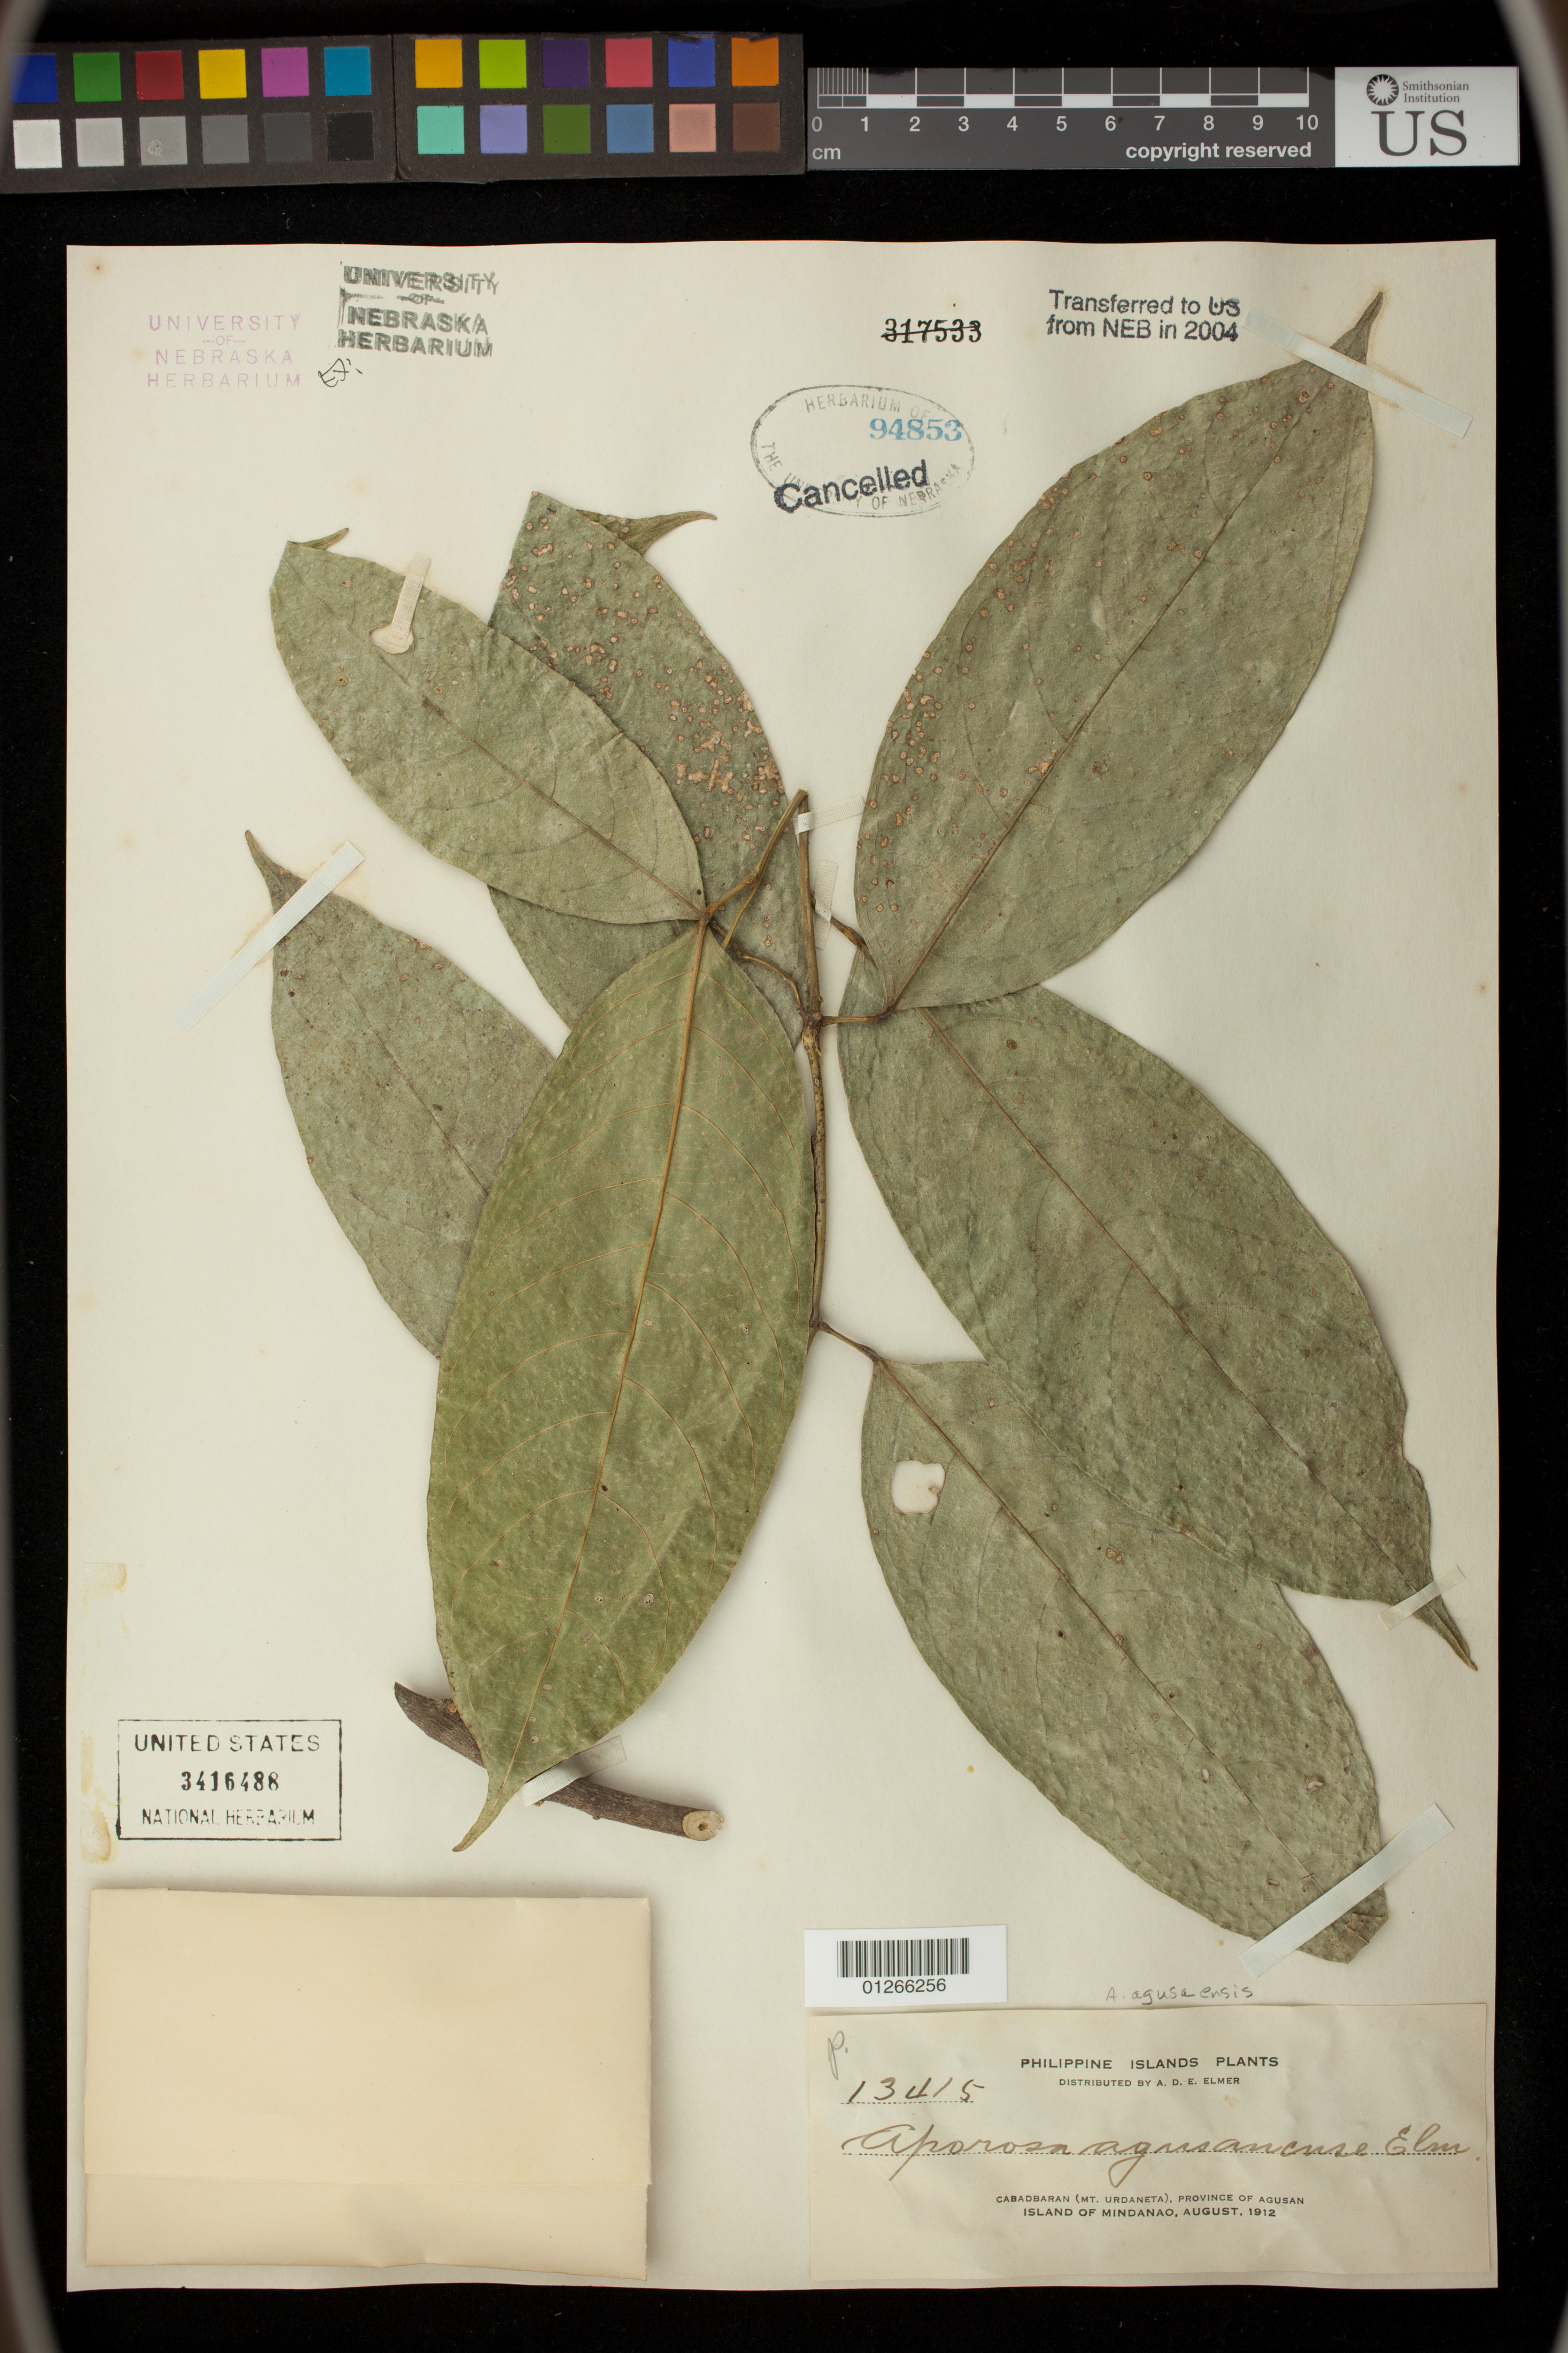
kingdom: Plantae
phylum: Tracheophyta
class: Magnoliopsida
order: Malpighiales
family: Phyllanthaceae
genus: Aporosa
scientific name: Aporosa agusanensis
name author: Elmer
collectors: A. D. E. Elmer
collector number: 13415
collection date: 1912-08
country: Philippines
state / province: Caraga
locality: Cabadbaran (Mr. Urdaneta), Province of Agusan, Island of Mindanao